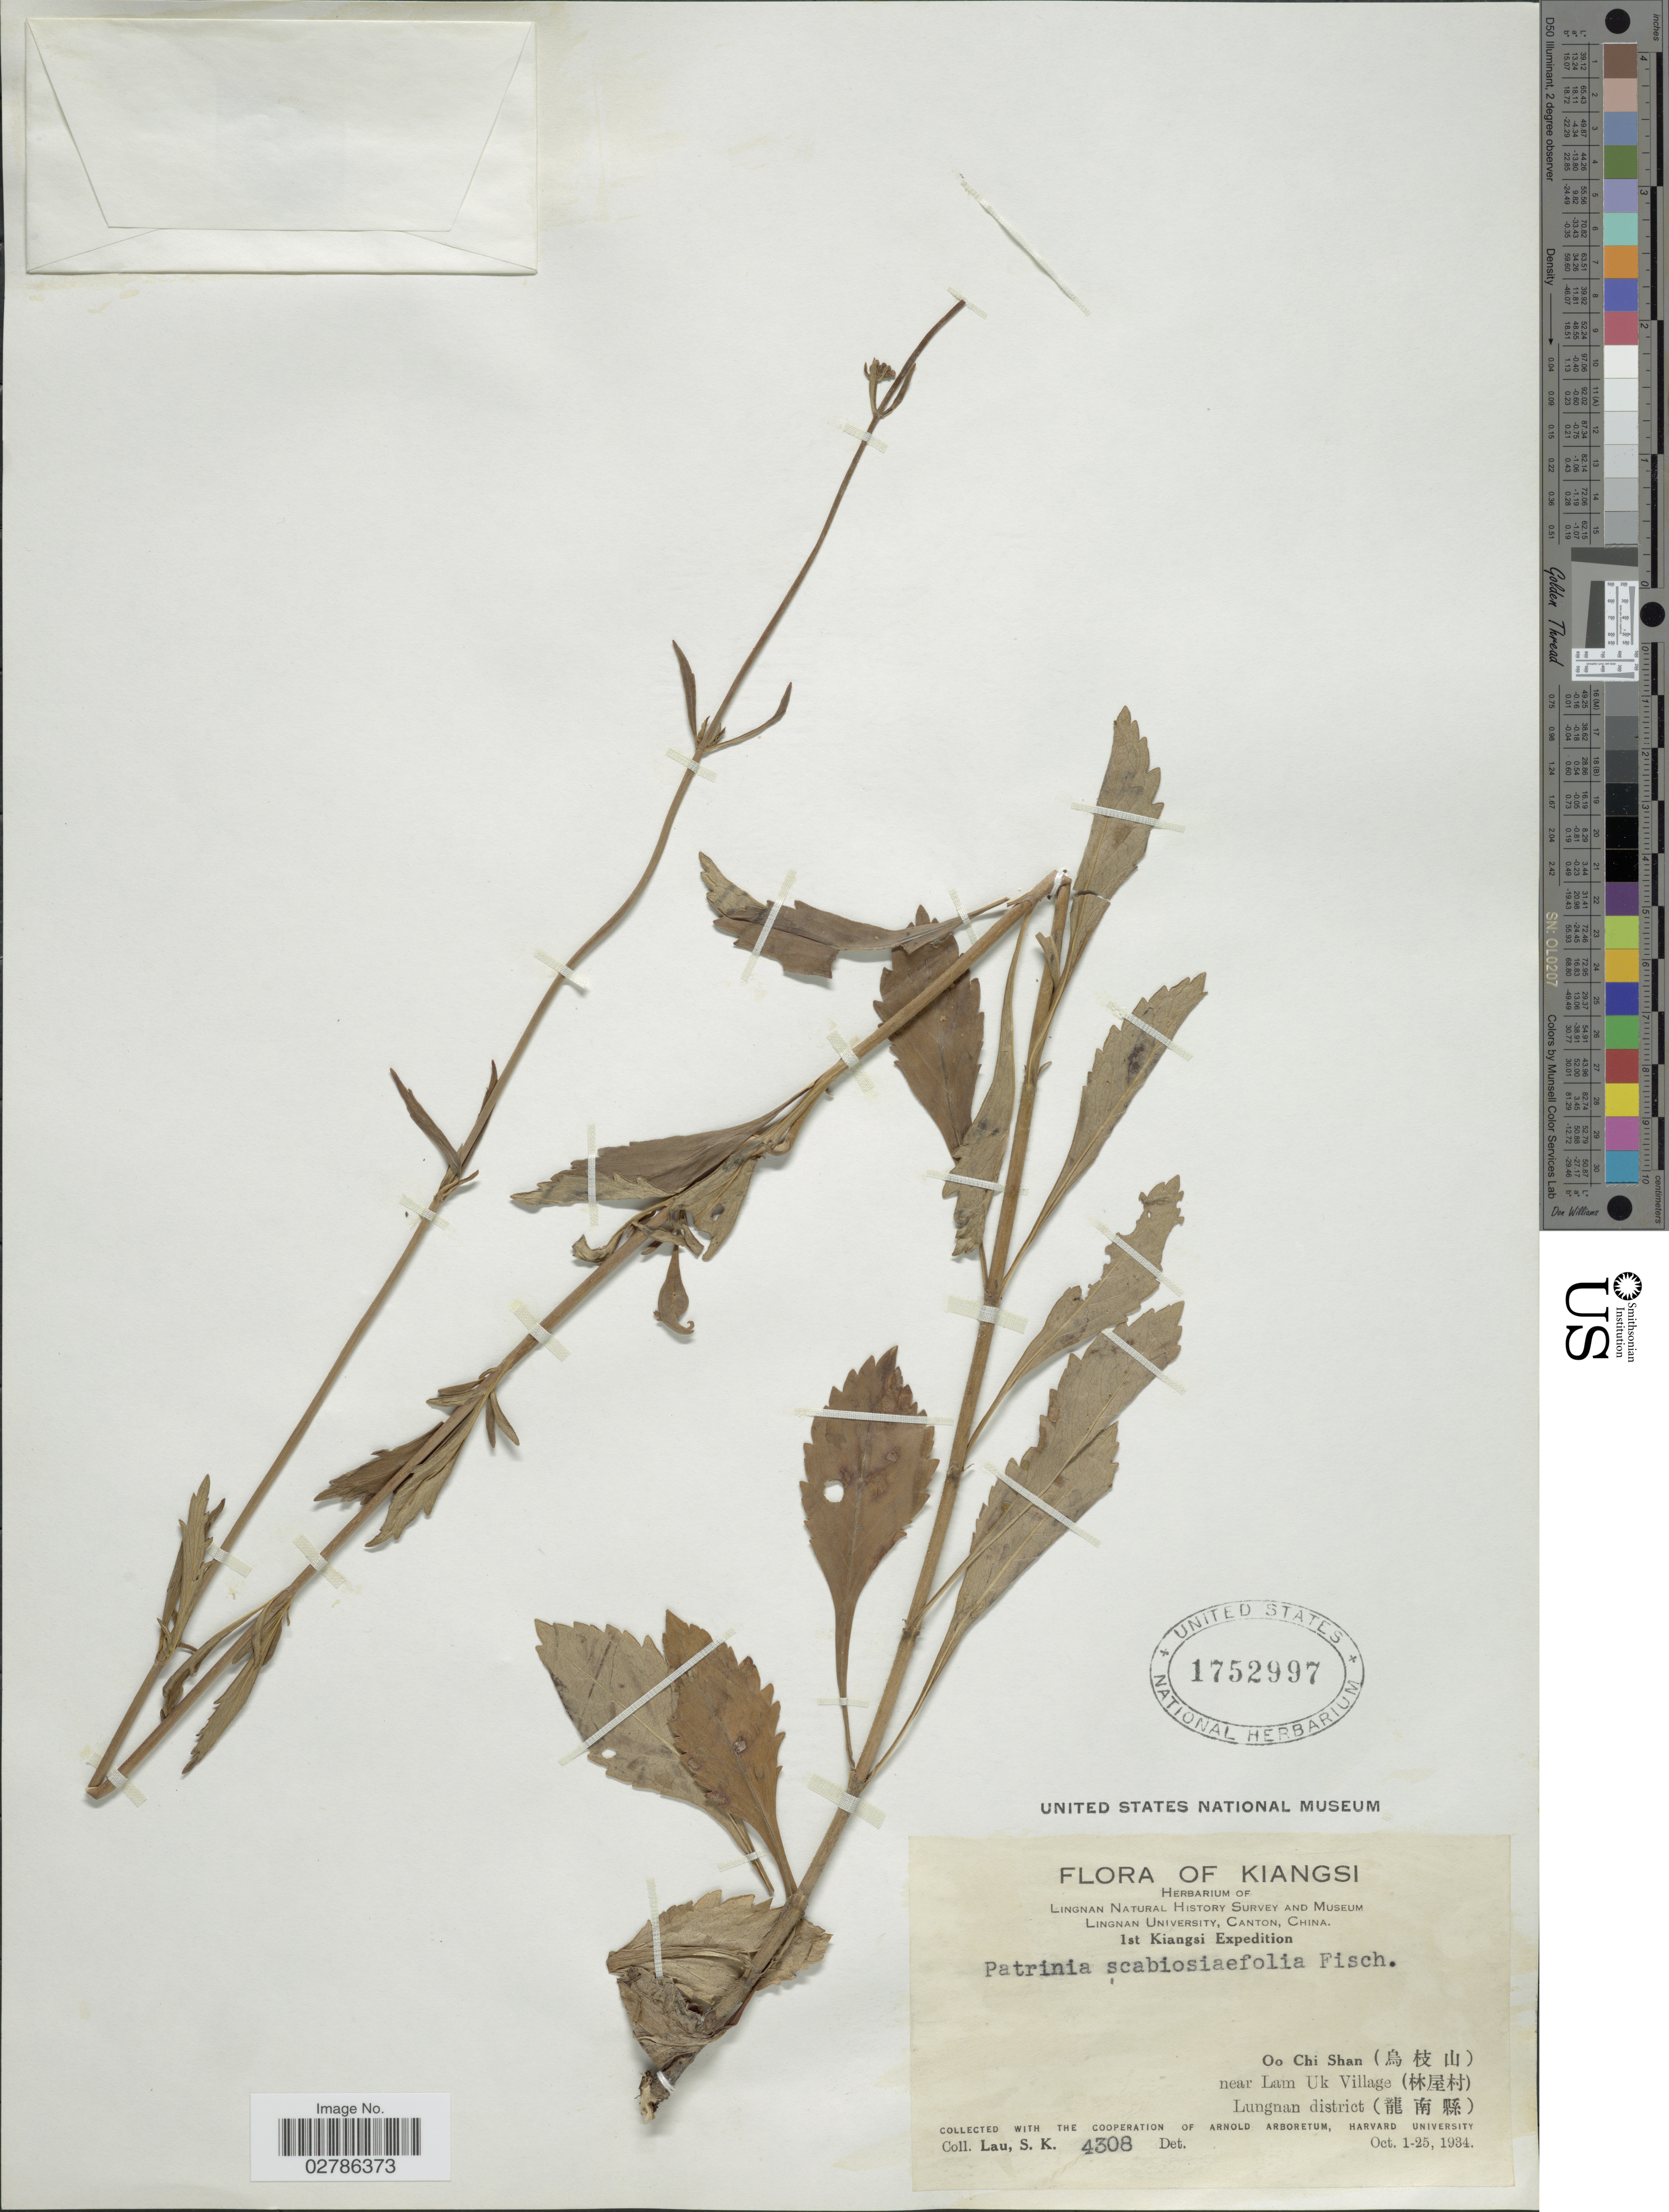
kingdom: Plantae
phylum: Tracheophyta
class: Magnoliopsida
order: Dipsacales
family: Caprifoliaceae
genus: Patrinia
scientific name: Patrinia scabiosifolia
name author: Link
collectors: S. K. Lau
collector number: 4308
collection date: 1934-10-01/1934-10-25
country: China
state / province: Jiangxi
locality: Kiangsi, Oo Chi Shan (X), near Lam Uk Village (X), Lungnan district (X).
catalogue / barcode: US 1752997